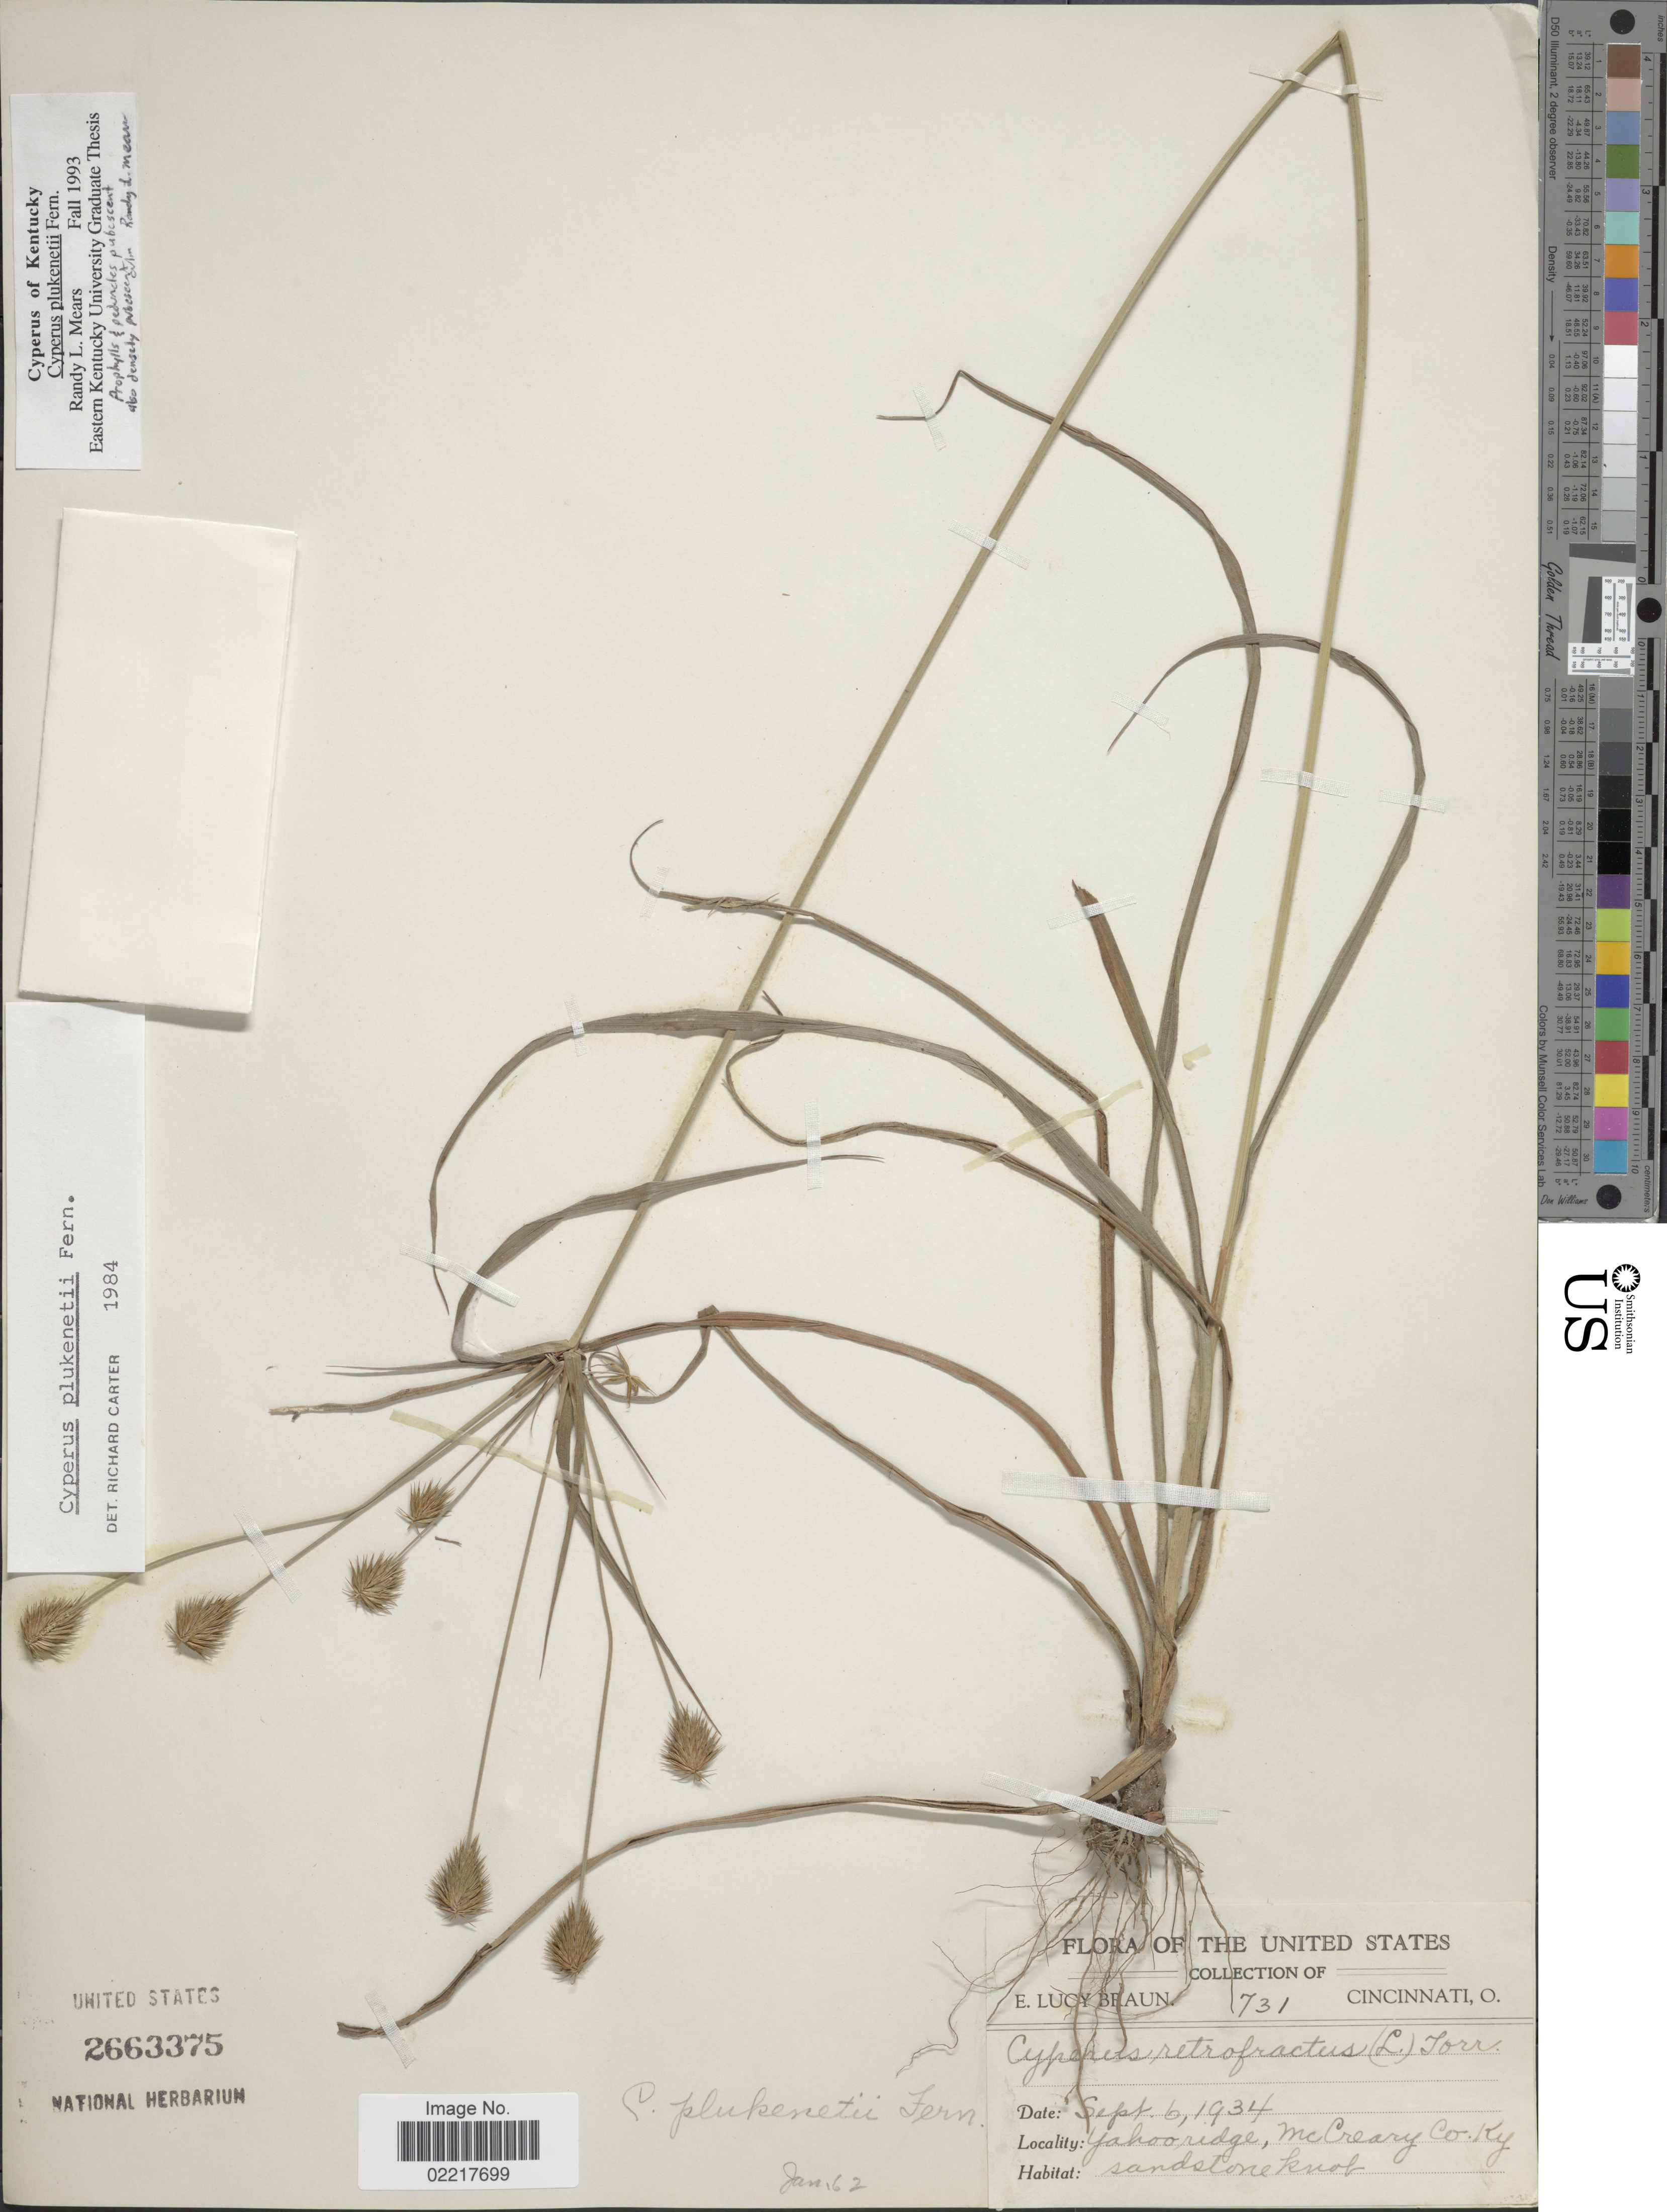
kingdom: Plantae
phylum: Tracheophyta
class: Liliopsida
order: Poales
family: Cyperaceae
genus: Cyperus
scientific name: Cyperus plukenetii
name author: Fernald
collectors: E. L. Braun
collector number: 731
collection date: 1934-09-06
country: United States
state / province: Kentucky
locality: Yahoo ridge, McCreary Co.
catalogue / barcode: US 2663375